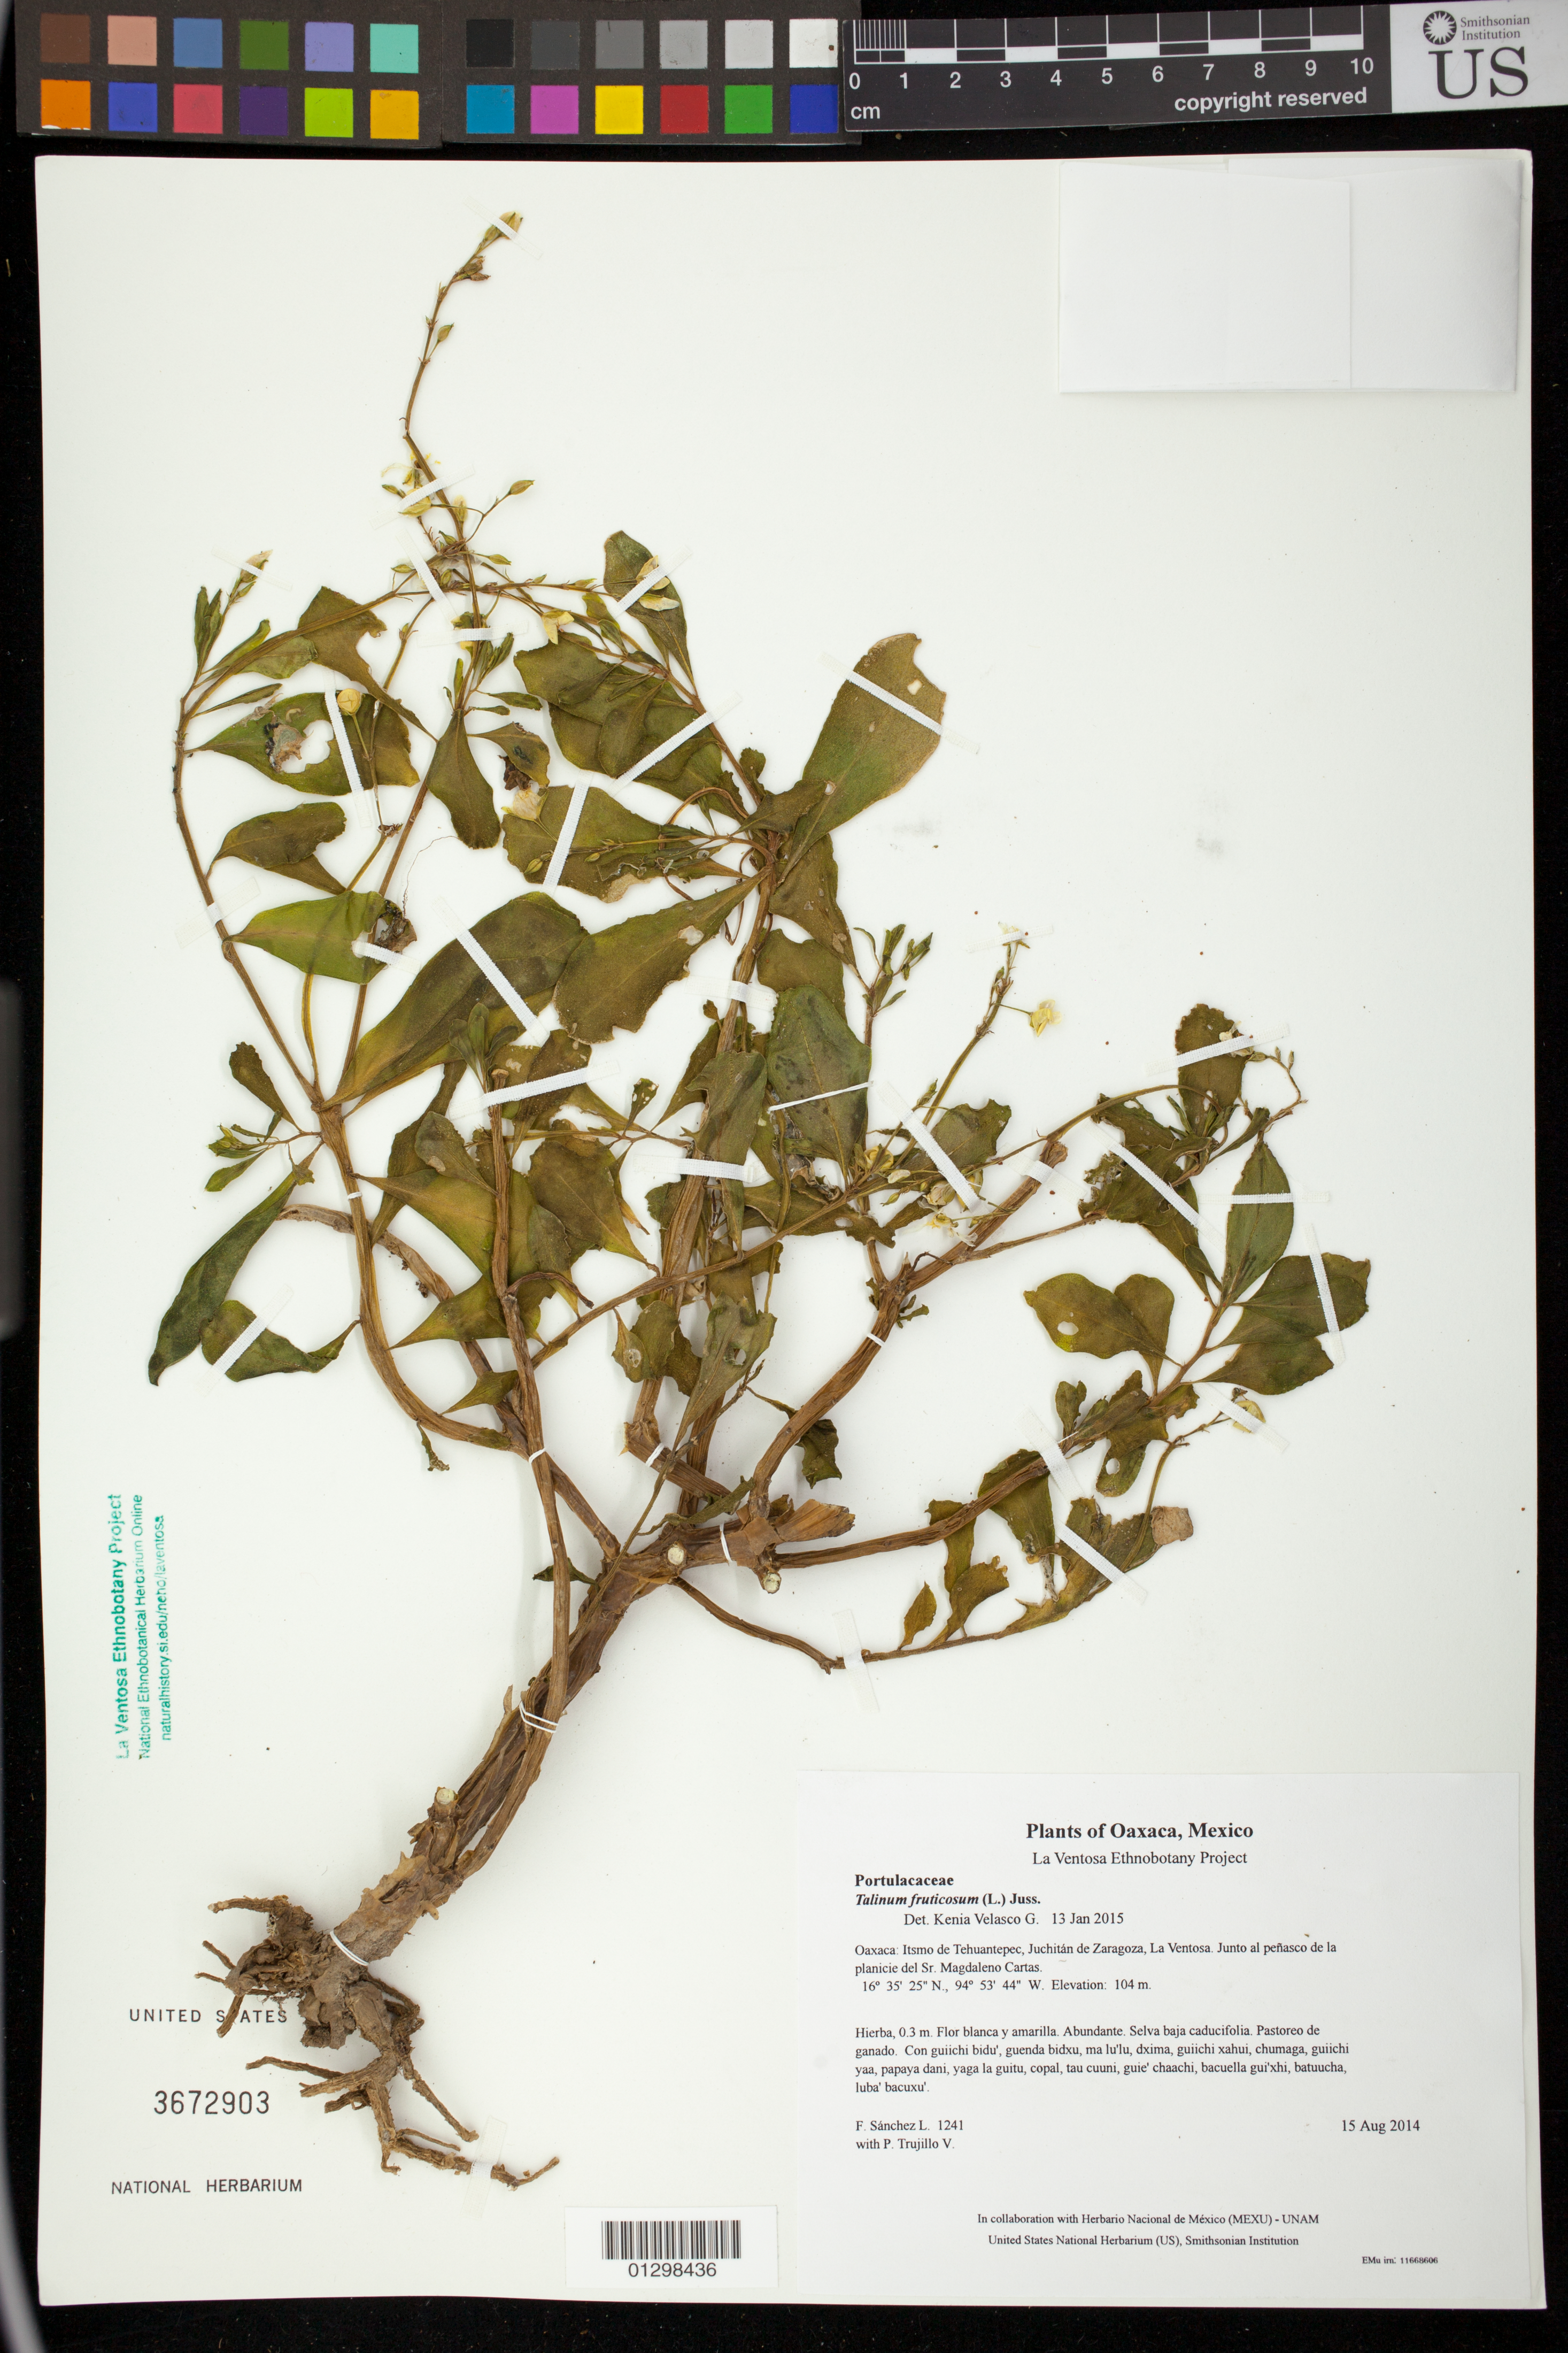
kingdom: Plantae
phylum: Tracheophyta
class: Magnoliopsida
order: Caryophyllales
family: Talinaceae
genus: Talinum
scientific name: Talinum fruticosum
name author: (L.) Juss.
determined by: Velasco G., Kenia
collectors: F. Sánchez L. & P. Trujillo V.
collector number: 1241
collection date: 2014-08-15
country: Mexico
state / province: Oaxaca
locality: Itsmo de Tehuantepec, Juchitán de Zaragoza, La Ventosa. Junto al peñasco de la planicie del Sr. Magdaleno Cartas.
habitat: Selva baja caducifolia. Pastoreo de ganado.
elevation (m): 104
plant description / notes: JEBOT, MEXU, SERO, US; Guixi bandaga. 0.3 m. Guie' naquichi' ne naguchi. Stale.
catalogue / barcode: US 3672903